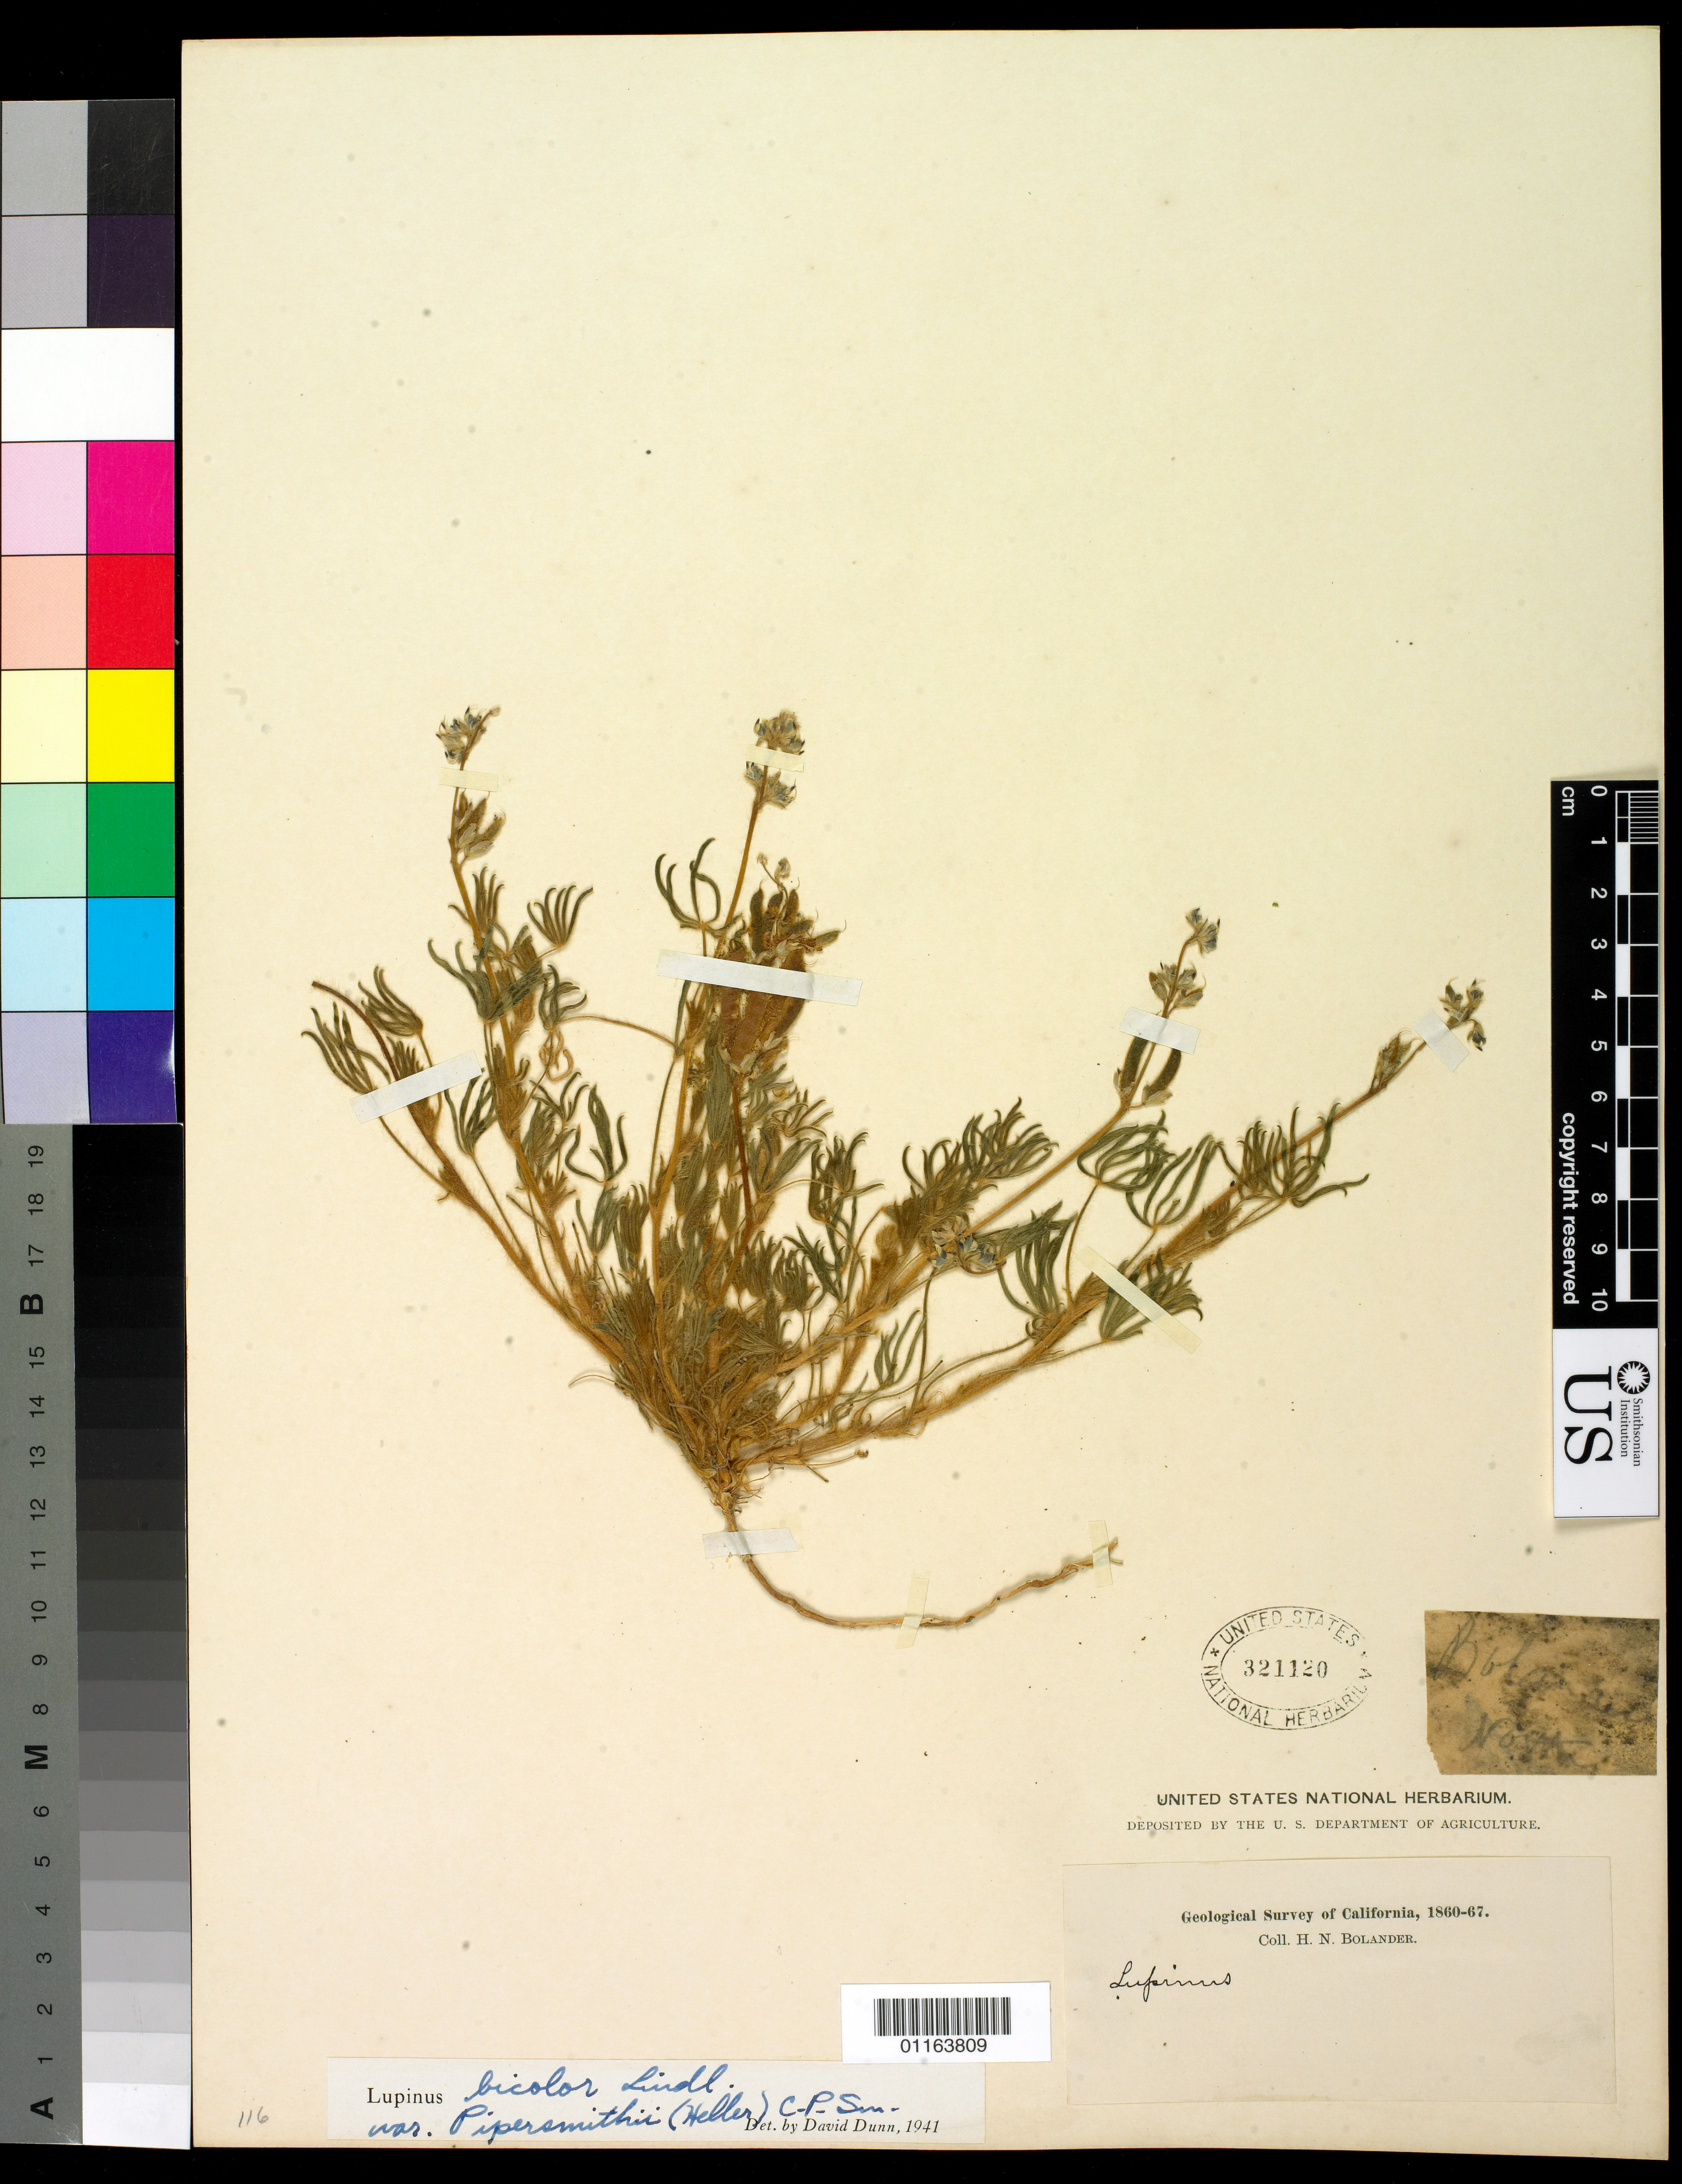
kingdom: Plantae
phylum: Tracheophyta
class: Magnoliopsida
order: Fabales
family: Fabaceae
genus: Lupinus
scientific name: Lupinus bicolor var. pipersmithii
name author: (A. Heller) C.P. Sm.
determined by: Dunn, D.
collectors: H. Bolander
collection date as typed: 1860 to -- -- 1867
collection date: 1860/1867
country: United States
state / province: California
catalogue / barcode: US 321120